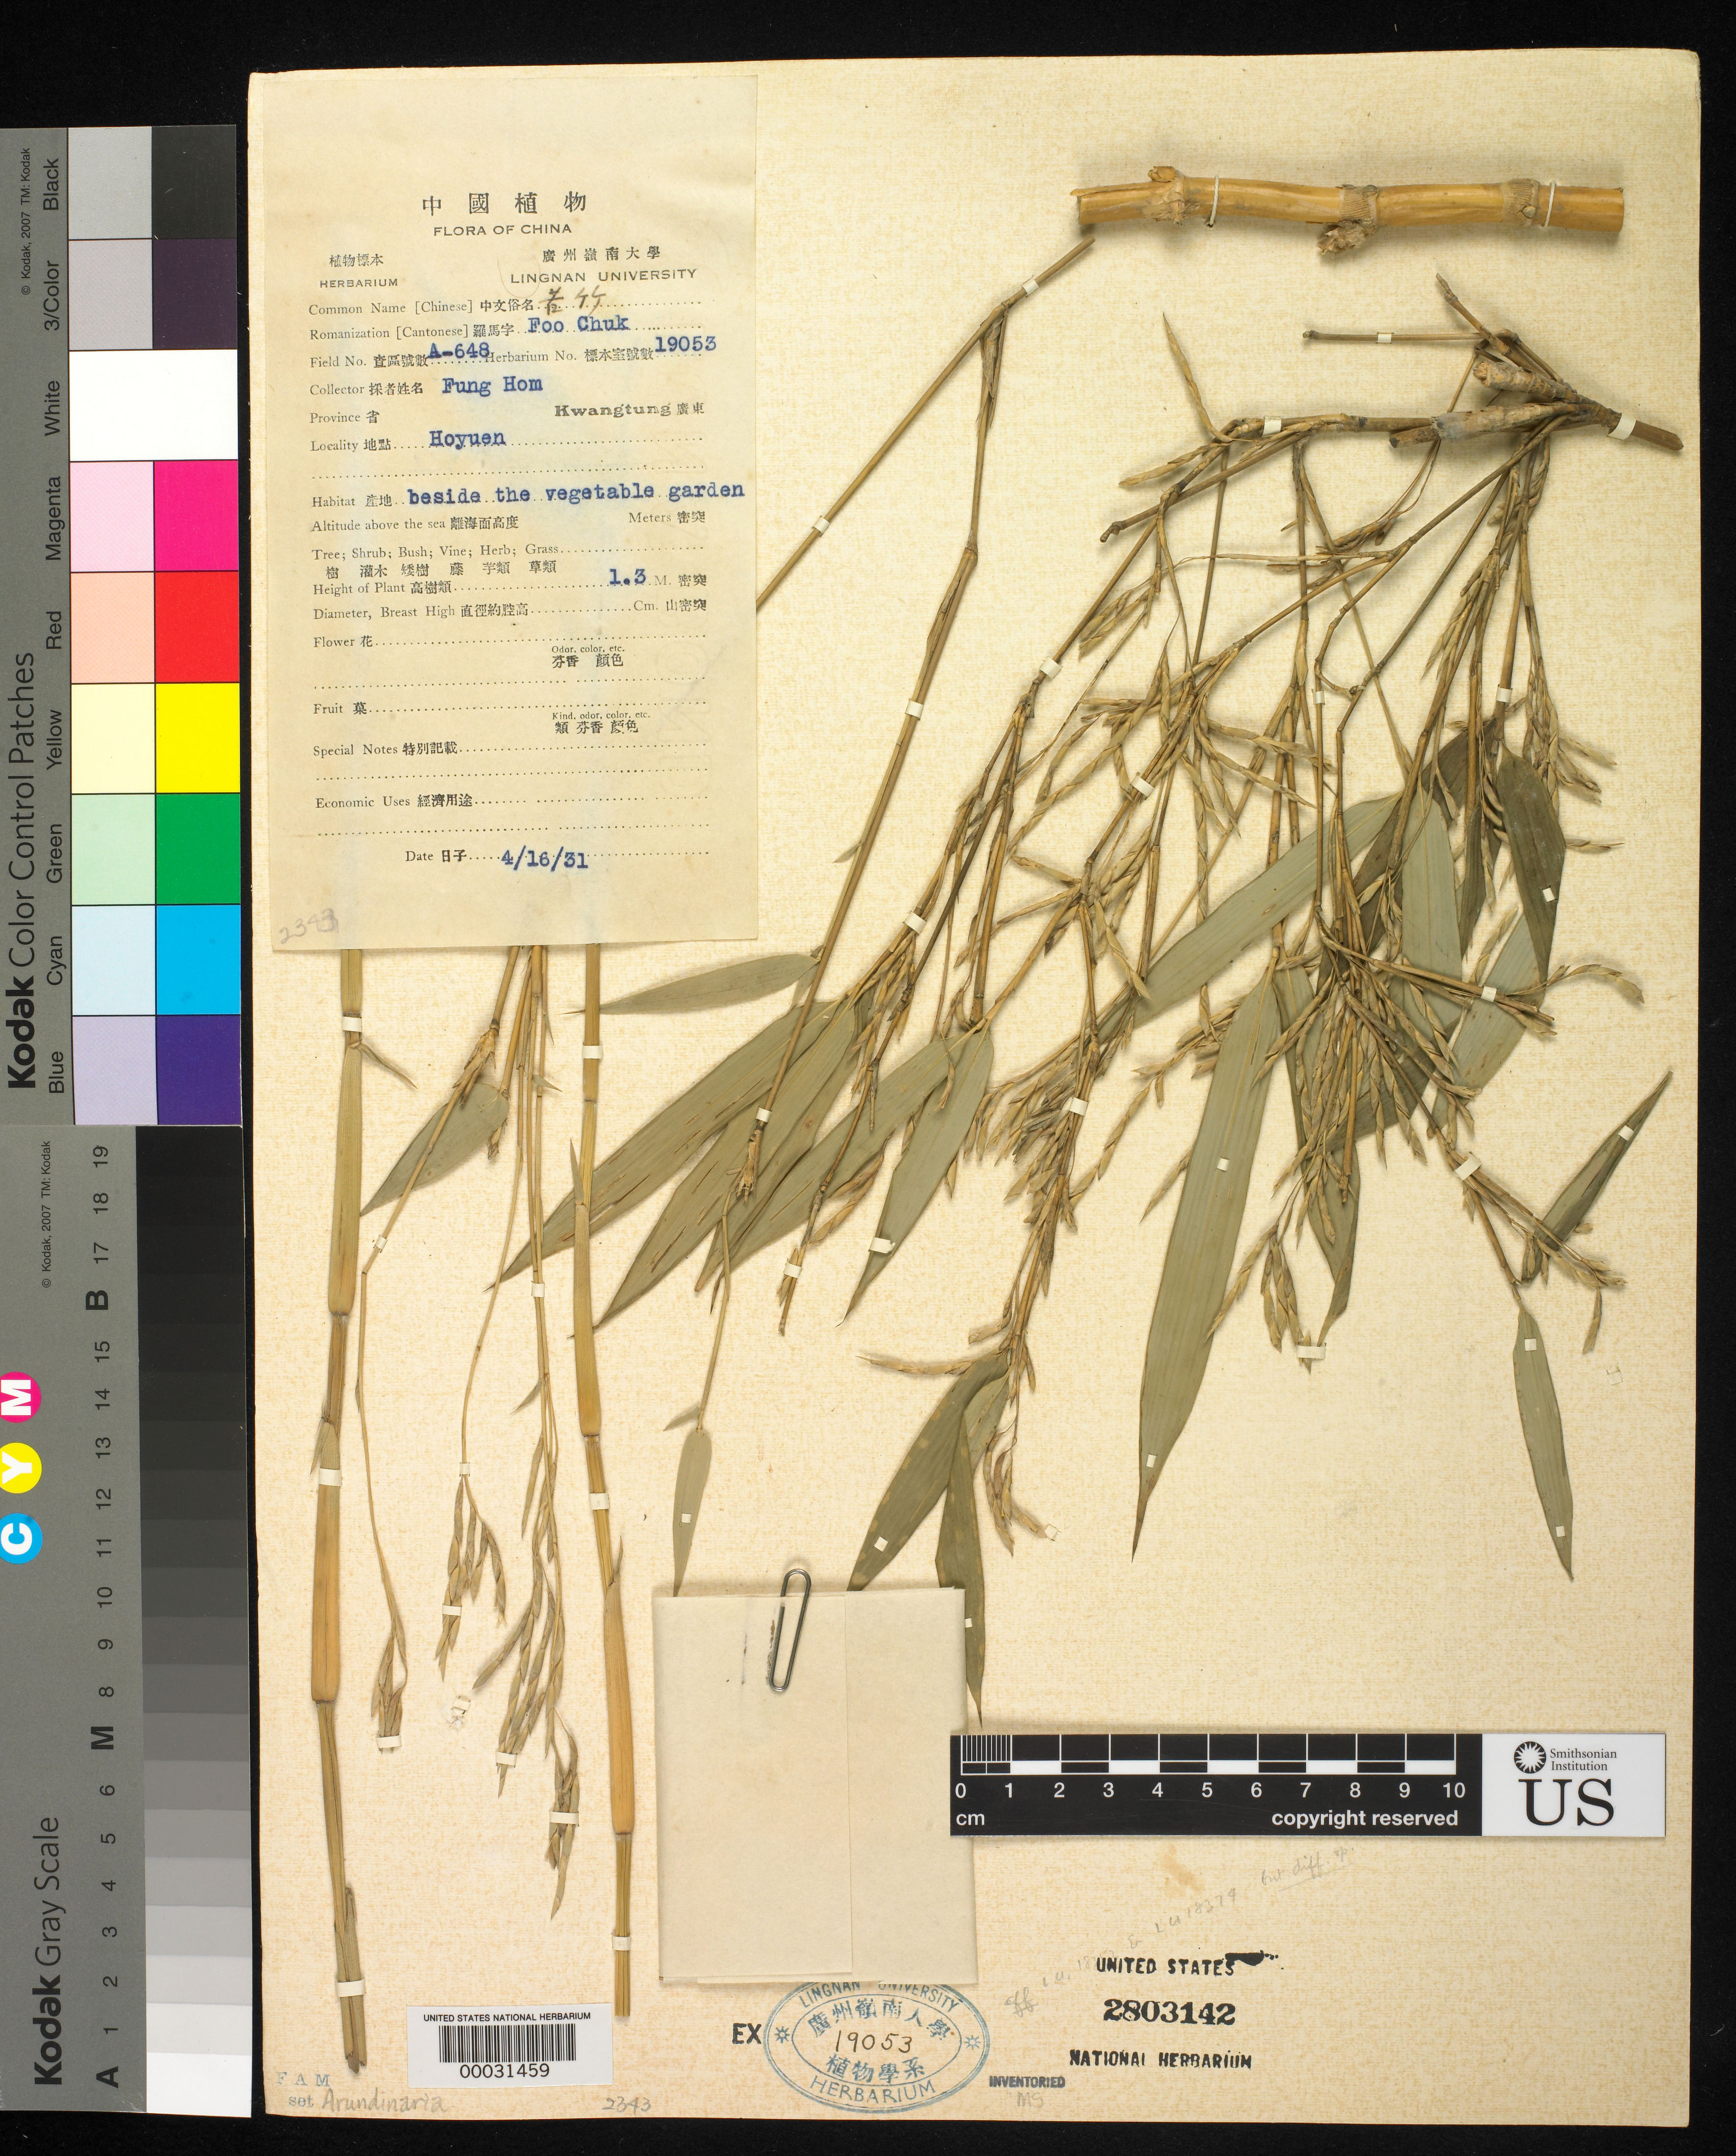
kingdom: Plantae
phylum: Tracheophyta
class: Liliopsida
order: Poales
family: Poaceae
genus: Arundinaria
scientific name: Arundinaria sp.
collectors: H. L. Fung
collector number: A-648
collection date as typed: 16 Apr 1931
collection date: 1931-04-16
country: China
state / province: Guangdong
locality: Hoyuen, beside the house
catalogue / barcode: US 2803142